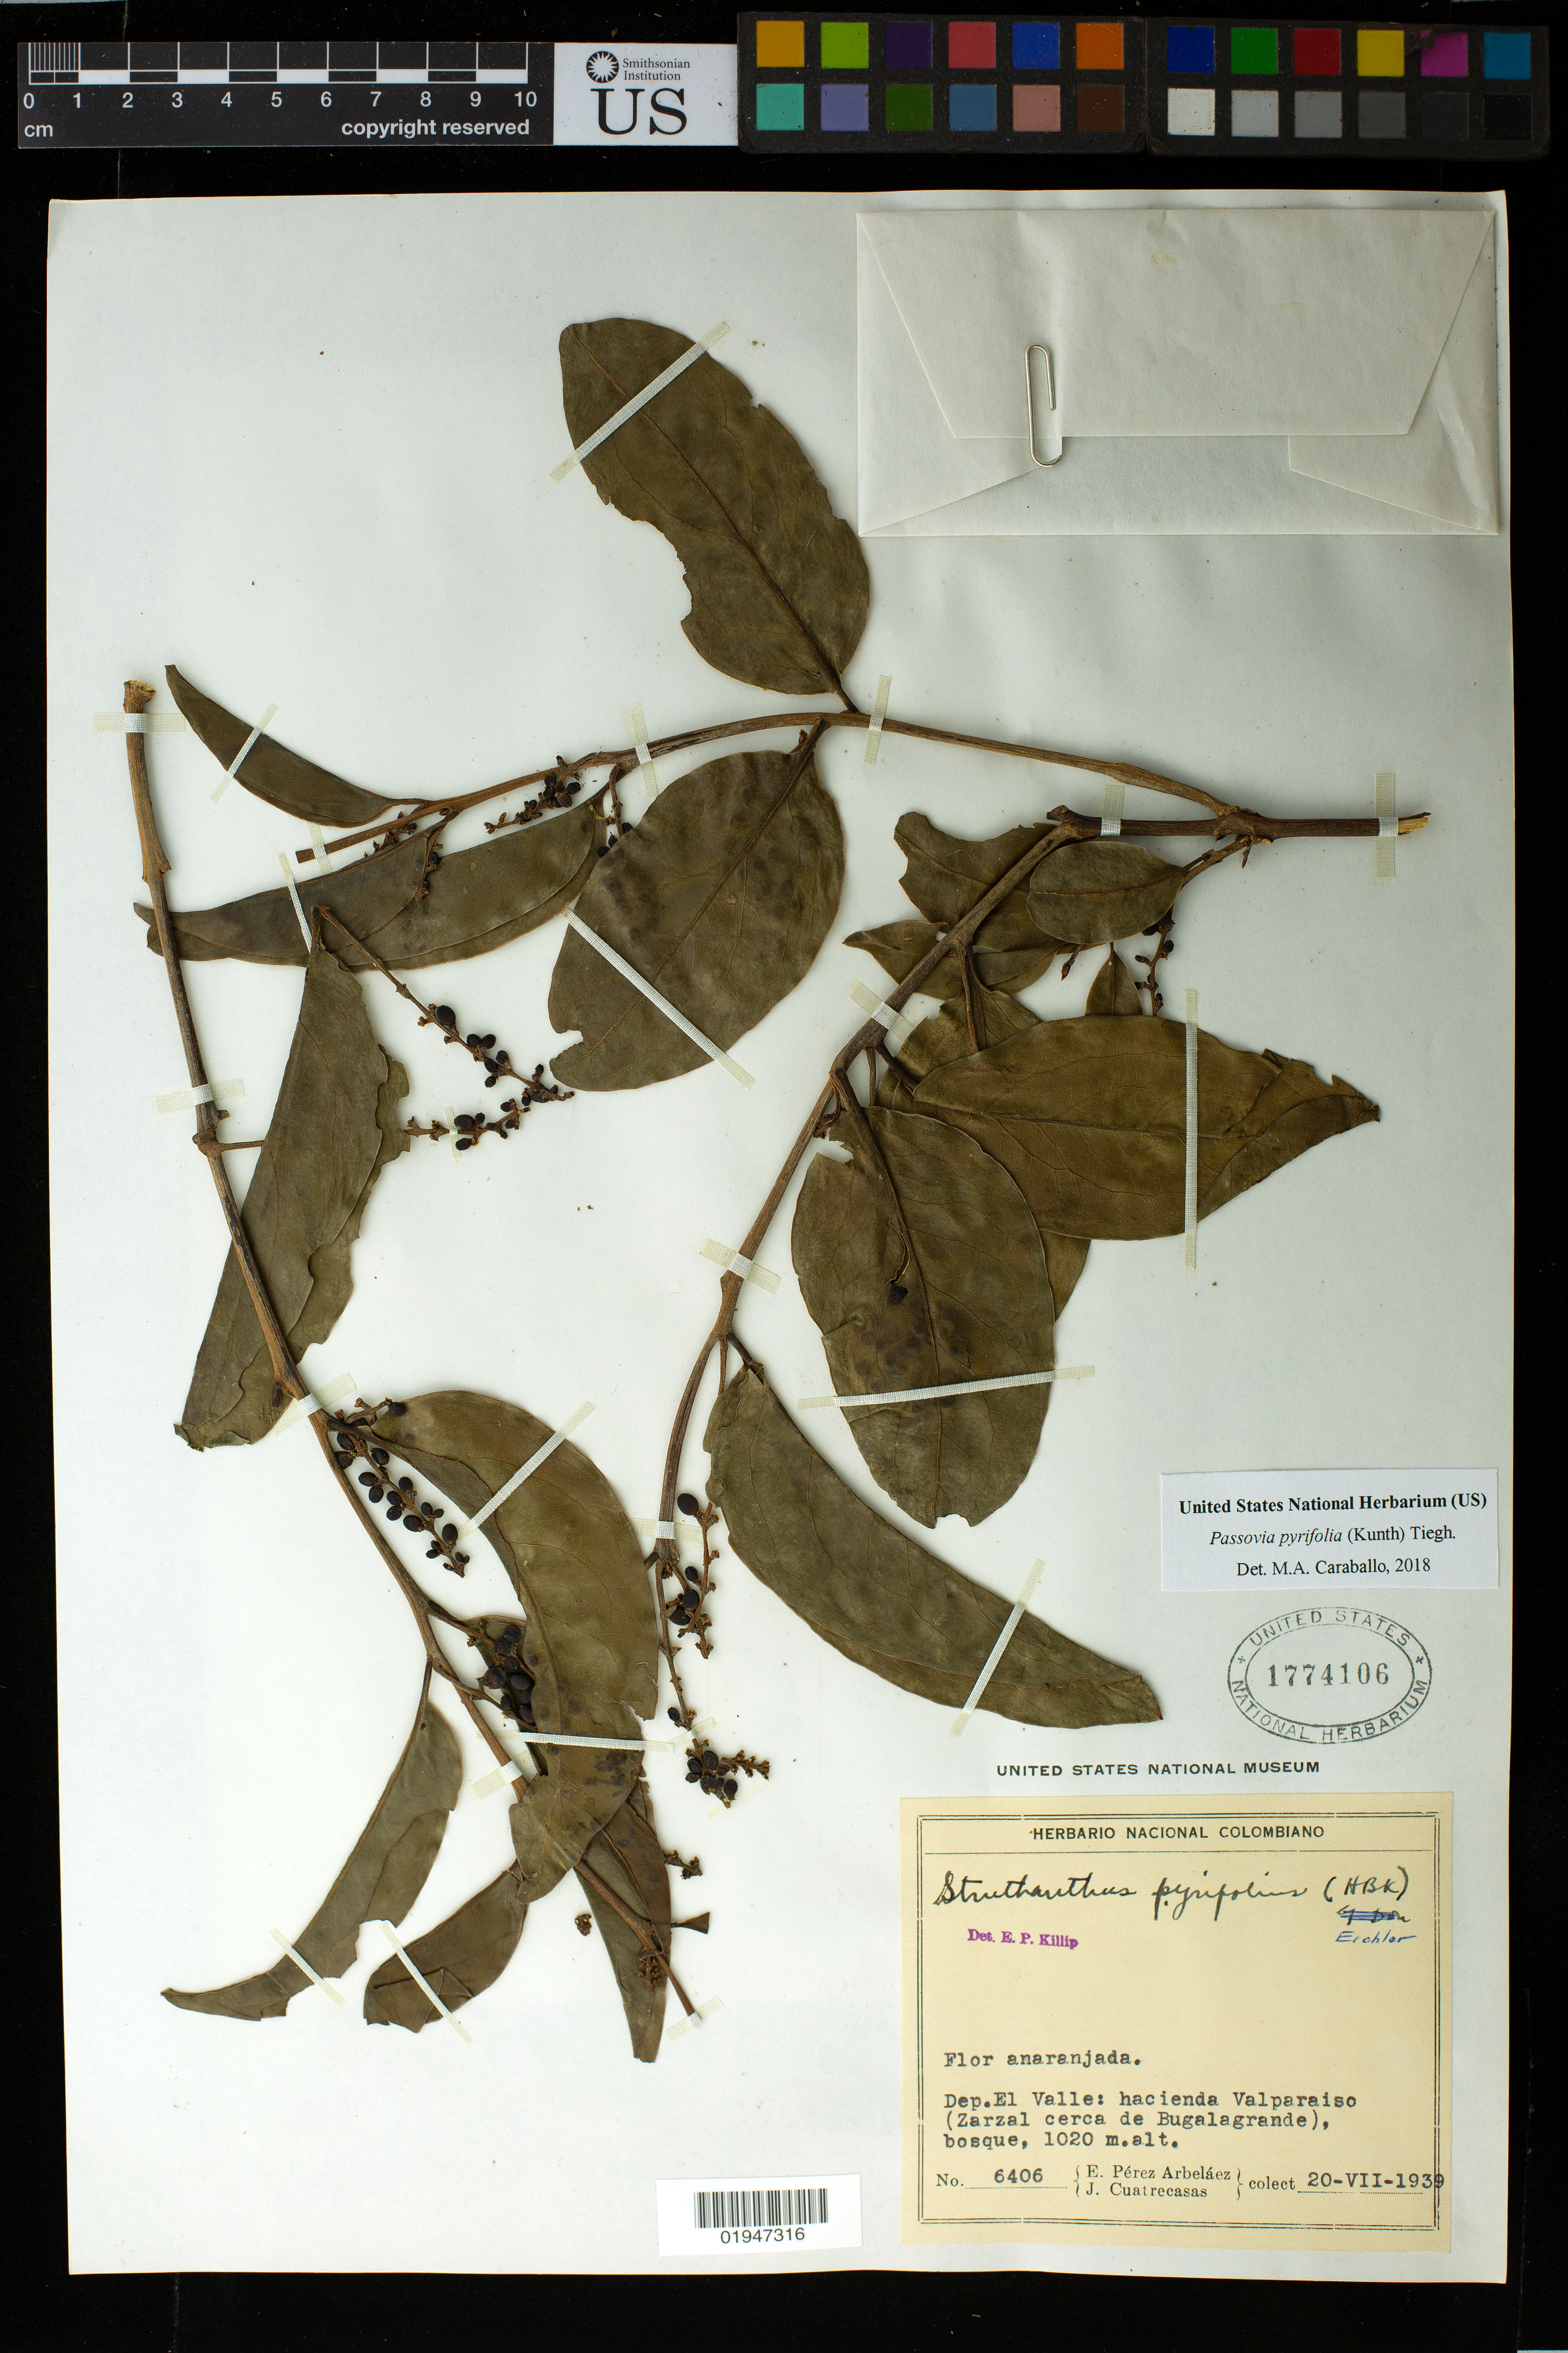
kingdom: Plantae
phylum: Tracheophyta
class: Magnoliopsida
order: Santalales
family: Loranthaceae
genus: Passovia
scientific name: Passovia pyrifolia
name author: (Kunth) Tiegh.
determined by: Caraballo-Ortiz, Marcos A., (MISS), University of Mississippi (UNITED STATES)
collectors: E. Pérez Arbeláez & J. Cuatrecasas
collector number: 6406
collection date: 1939-07-20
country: Colombia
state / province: Valle del Cauca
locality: Hacienda Valparaiso (Zarzal cerca de Bugalagrande)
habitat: Bosque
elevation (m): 1020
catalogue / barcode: US 1774106